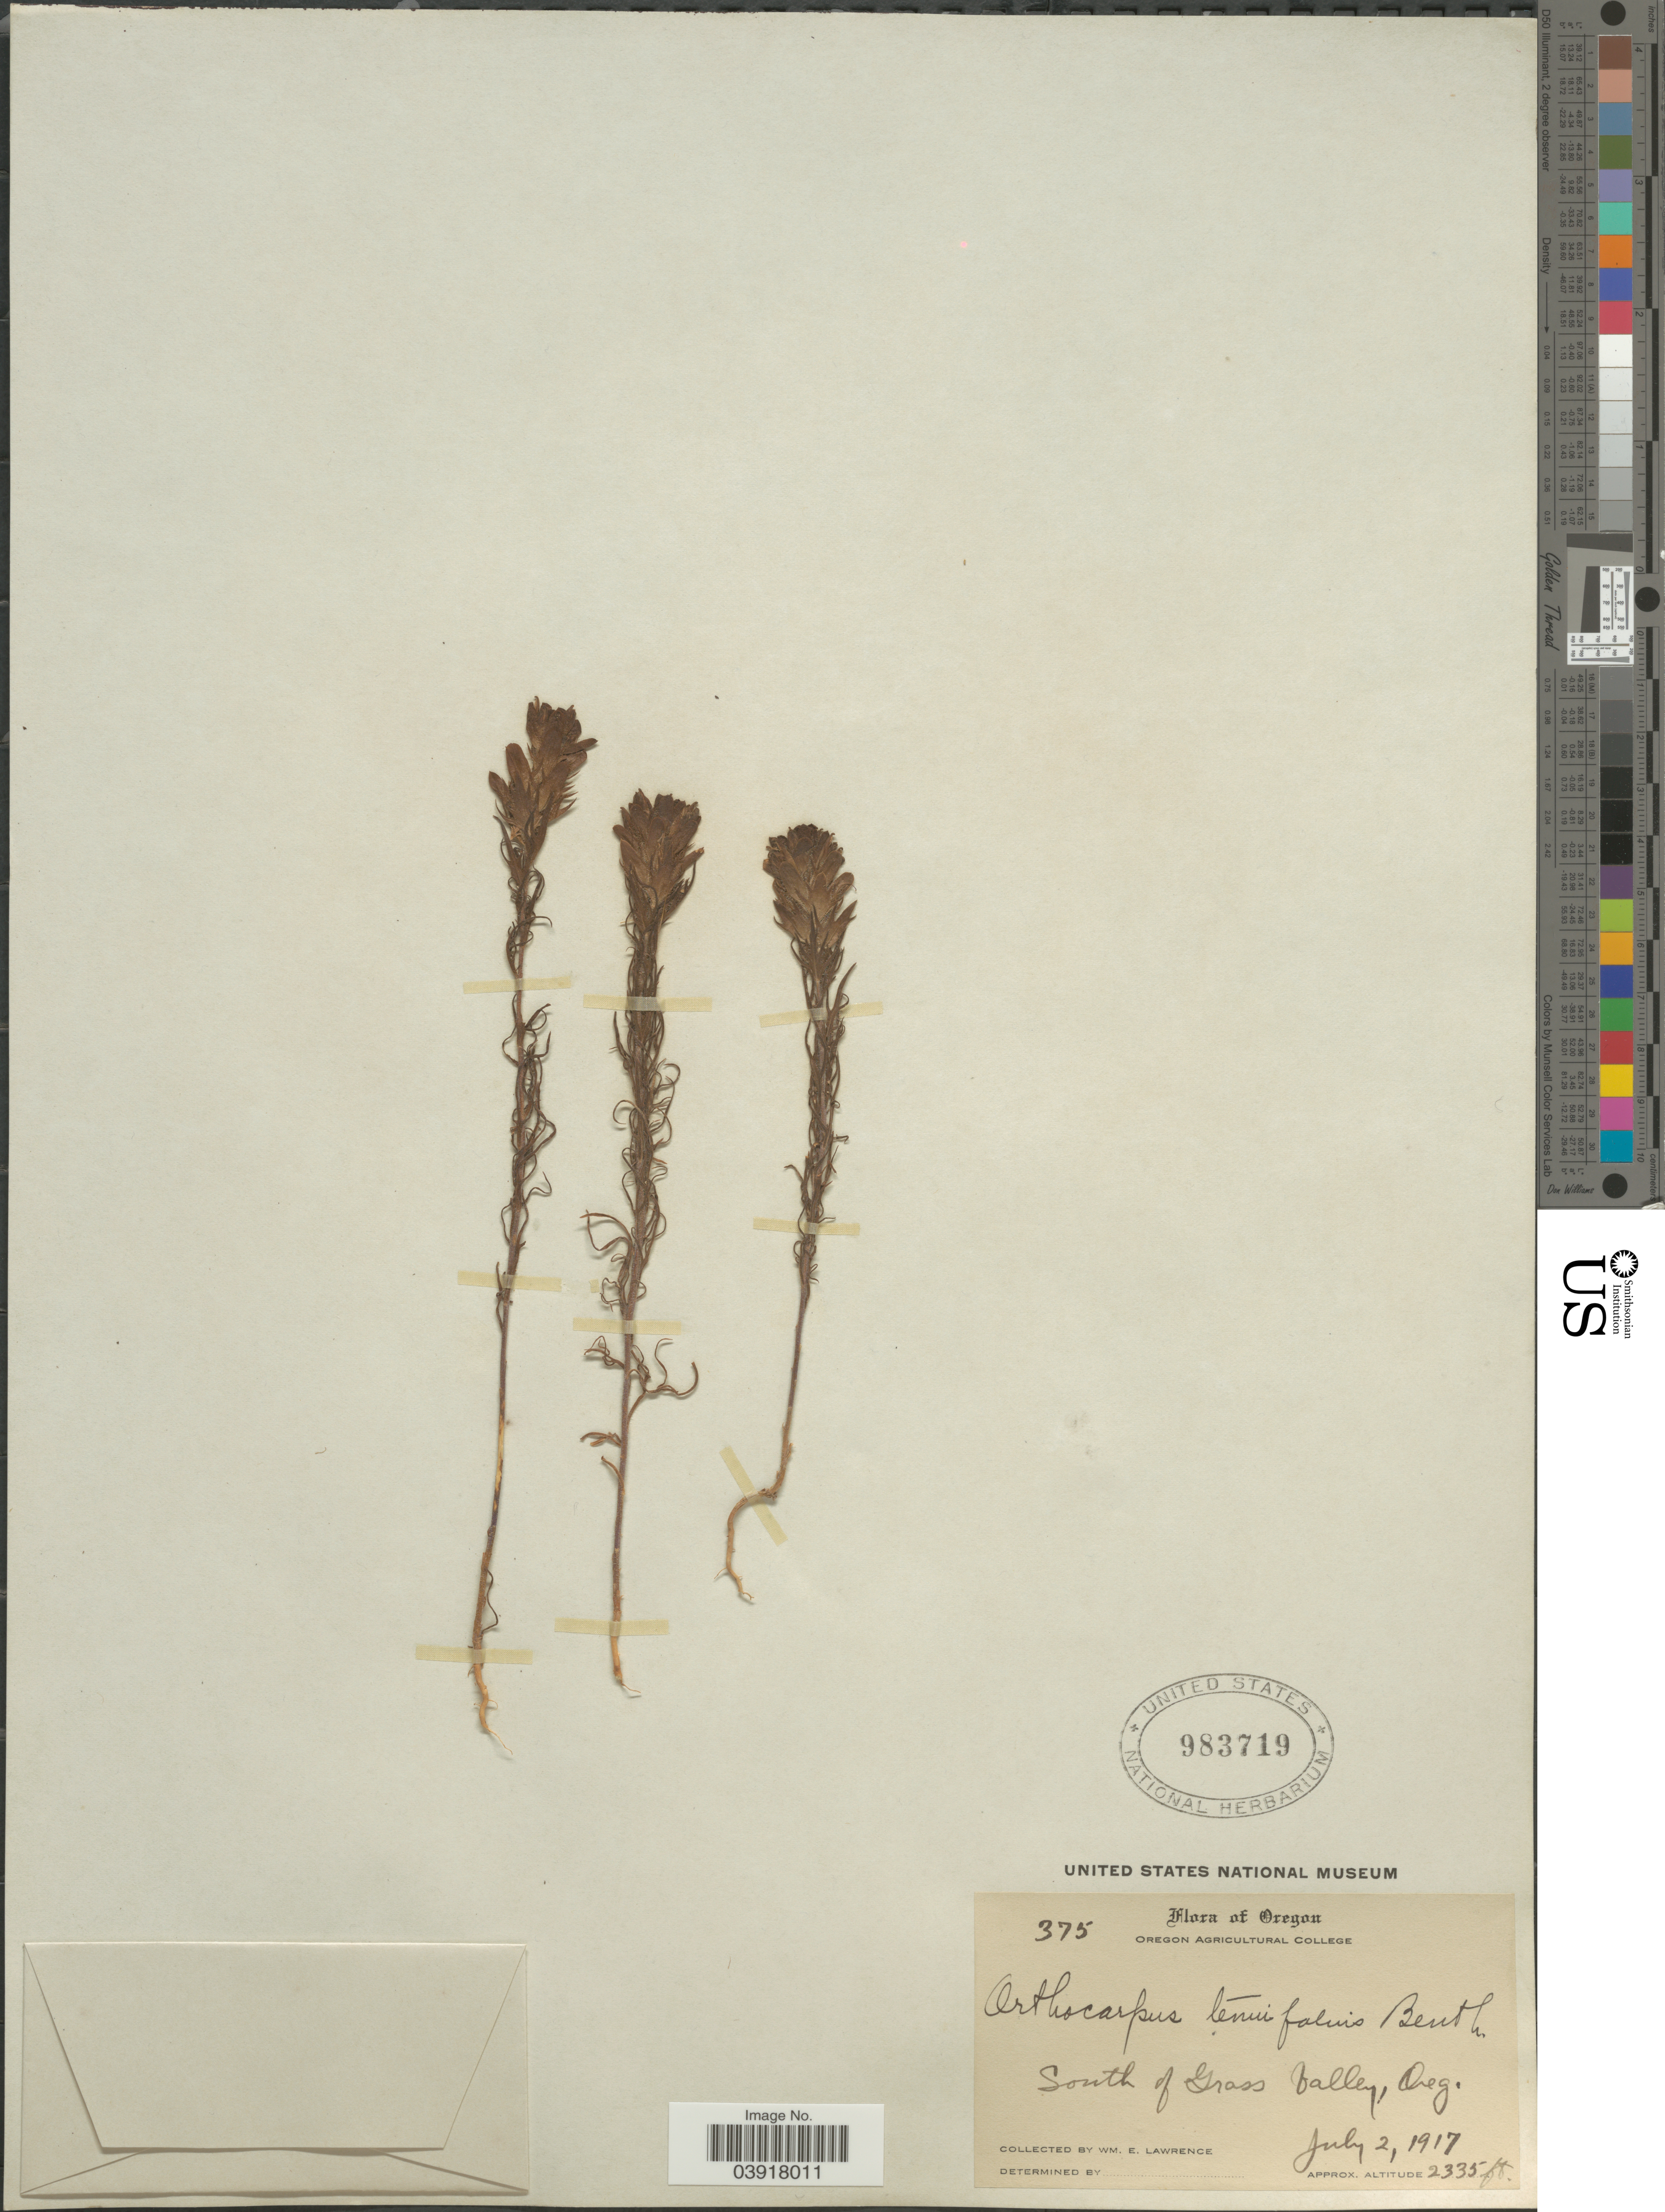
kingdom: Plantae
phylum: Tracheophyta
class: Magnoliopsida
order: Lamiales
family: Orobanchaceae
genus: Orthocarpus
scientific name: Orthocarpus tenuifolius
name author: (Pursh) Benth.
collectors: W. Lawrence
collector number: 375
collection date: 1917-07-02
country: United States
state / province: Oregon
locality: South of Grass Valley.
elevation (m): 712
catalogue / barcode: US 983719